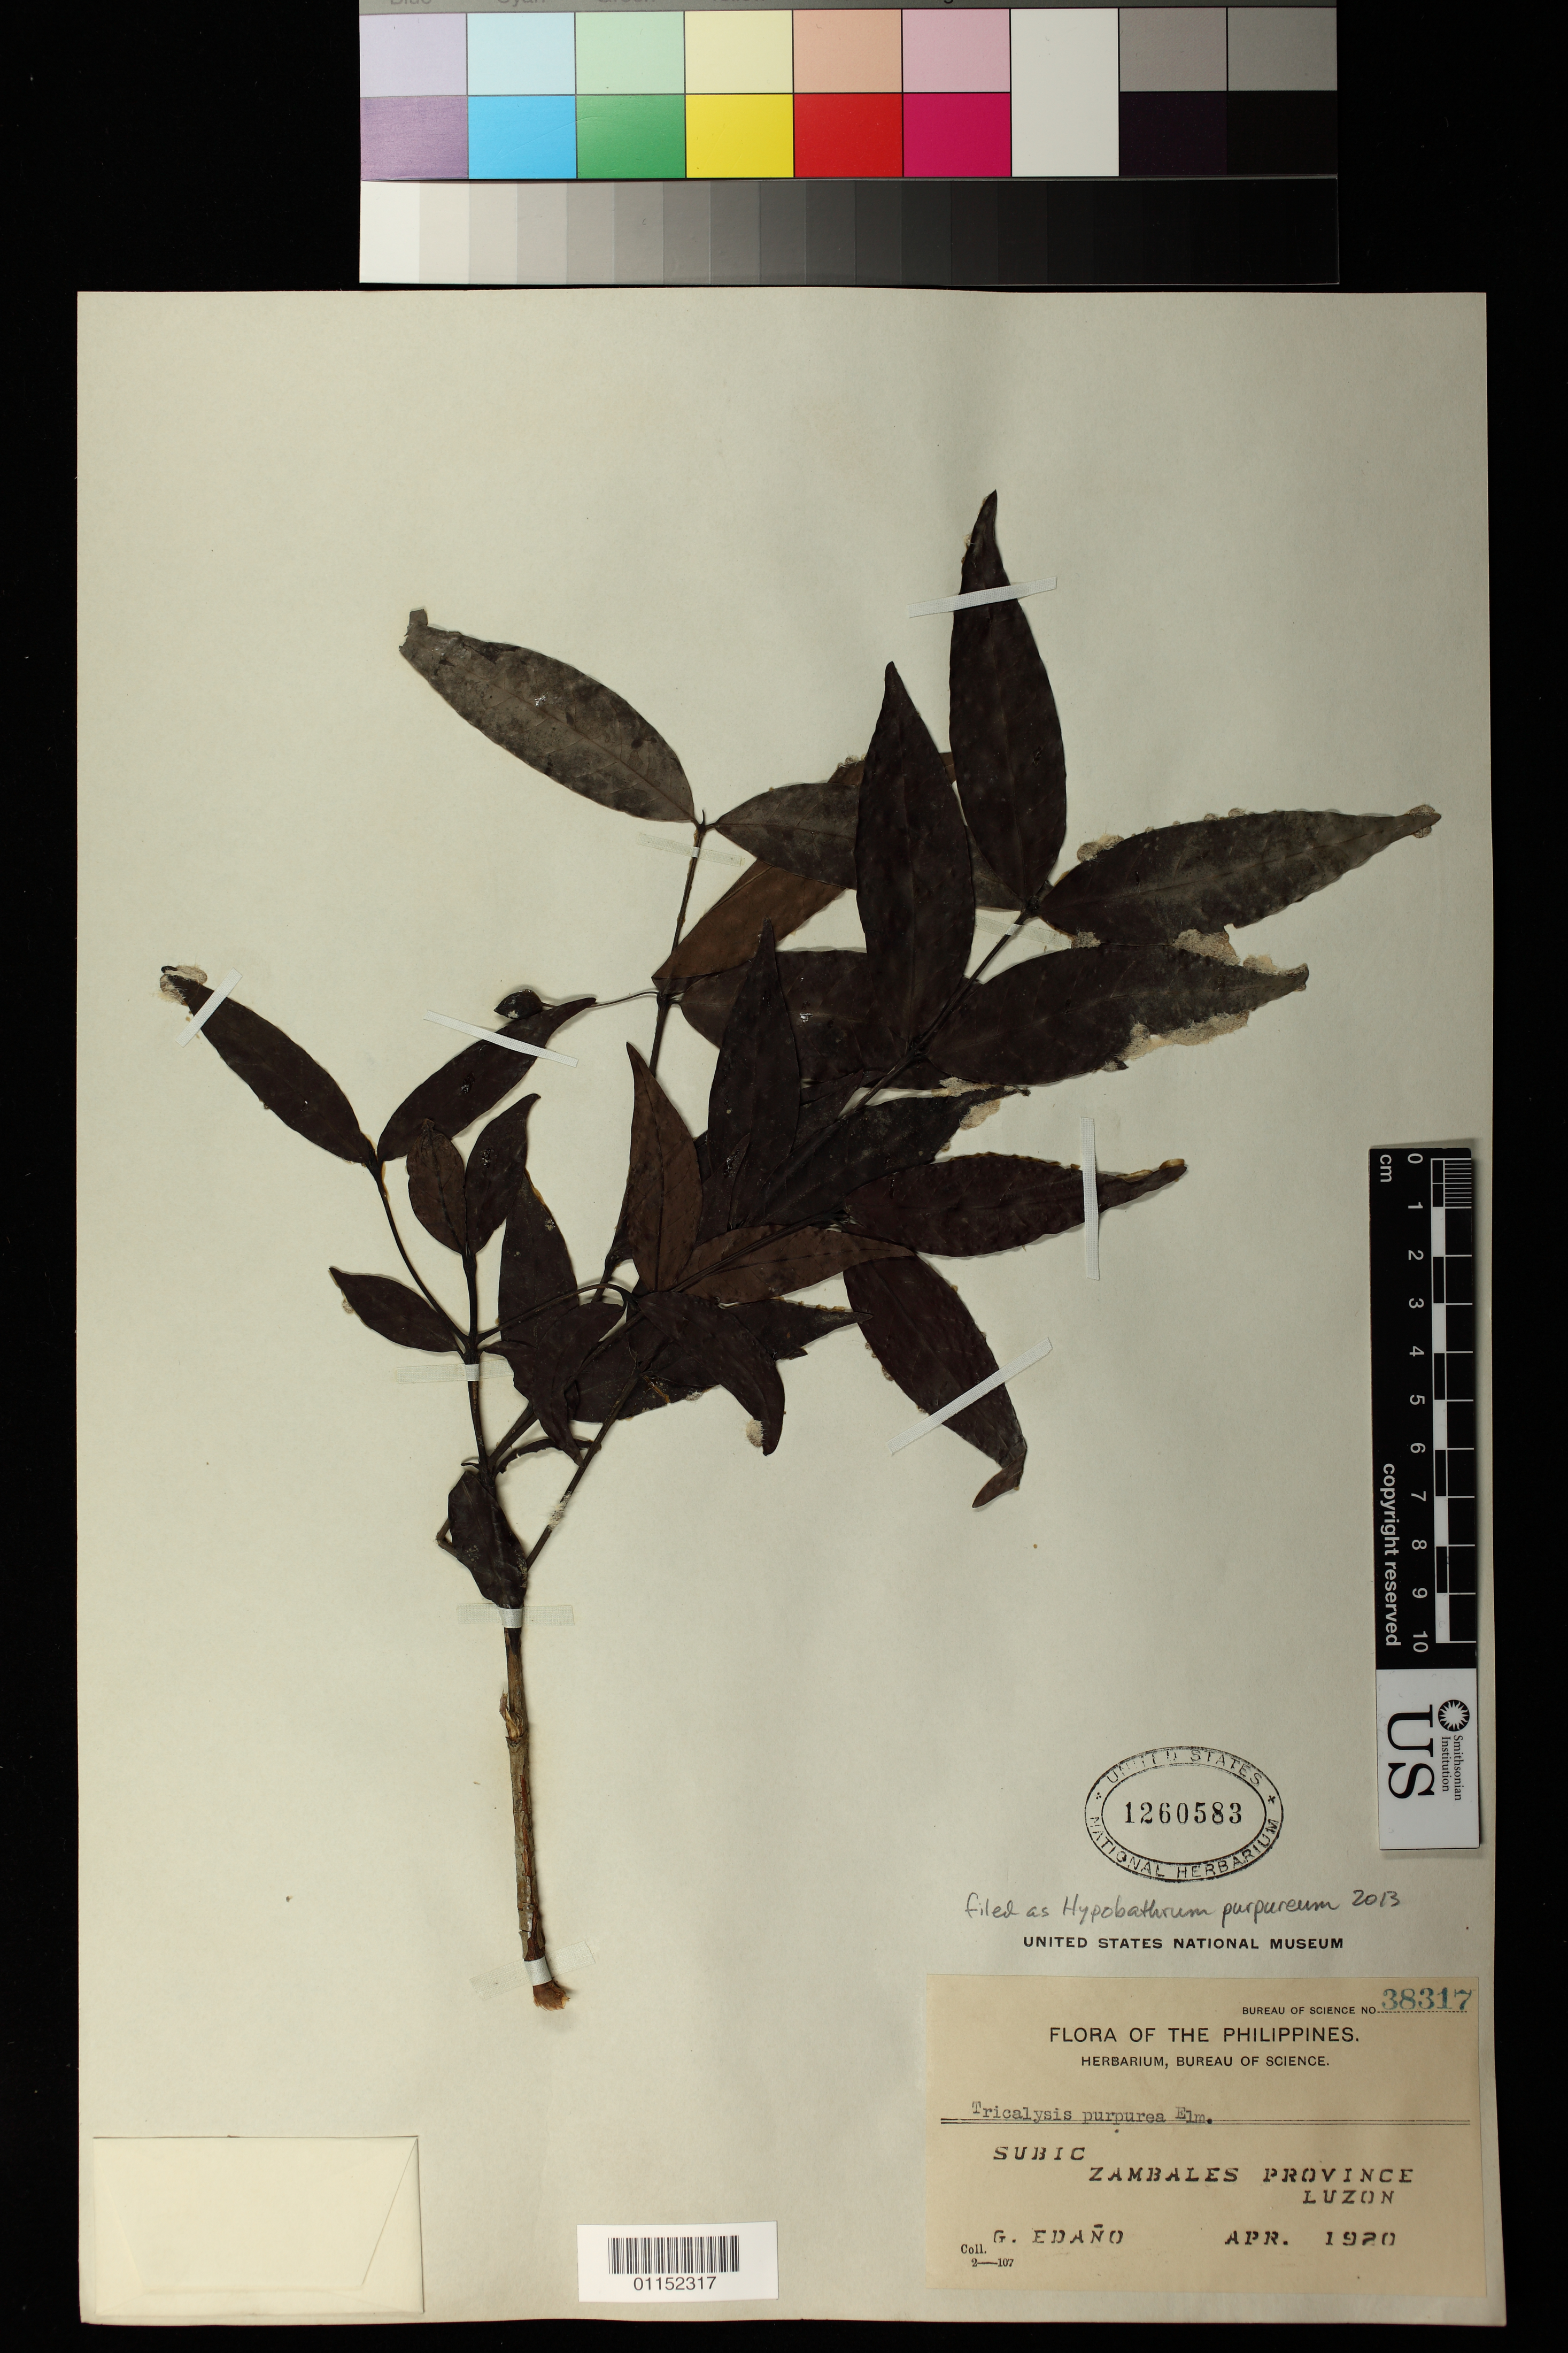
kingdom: Plantae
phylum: Tracheophyta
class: Magnoliopsida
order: Gentianales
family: Rubiaceae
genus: Hypobathrum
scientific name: Hypobathrum purpureum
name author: (Elmer) Merr.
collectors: G. Edaño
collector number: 38317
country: Philippines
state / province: Central Luzon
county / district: Zambales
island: Luzon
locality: Subic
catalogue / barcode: US 1260583